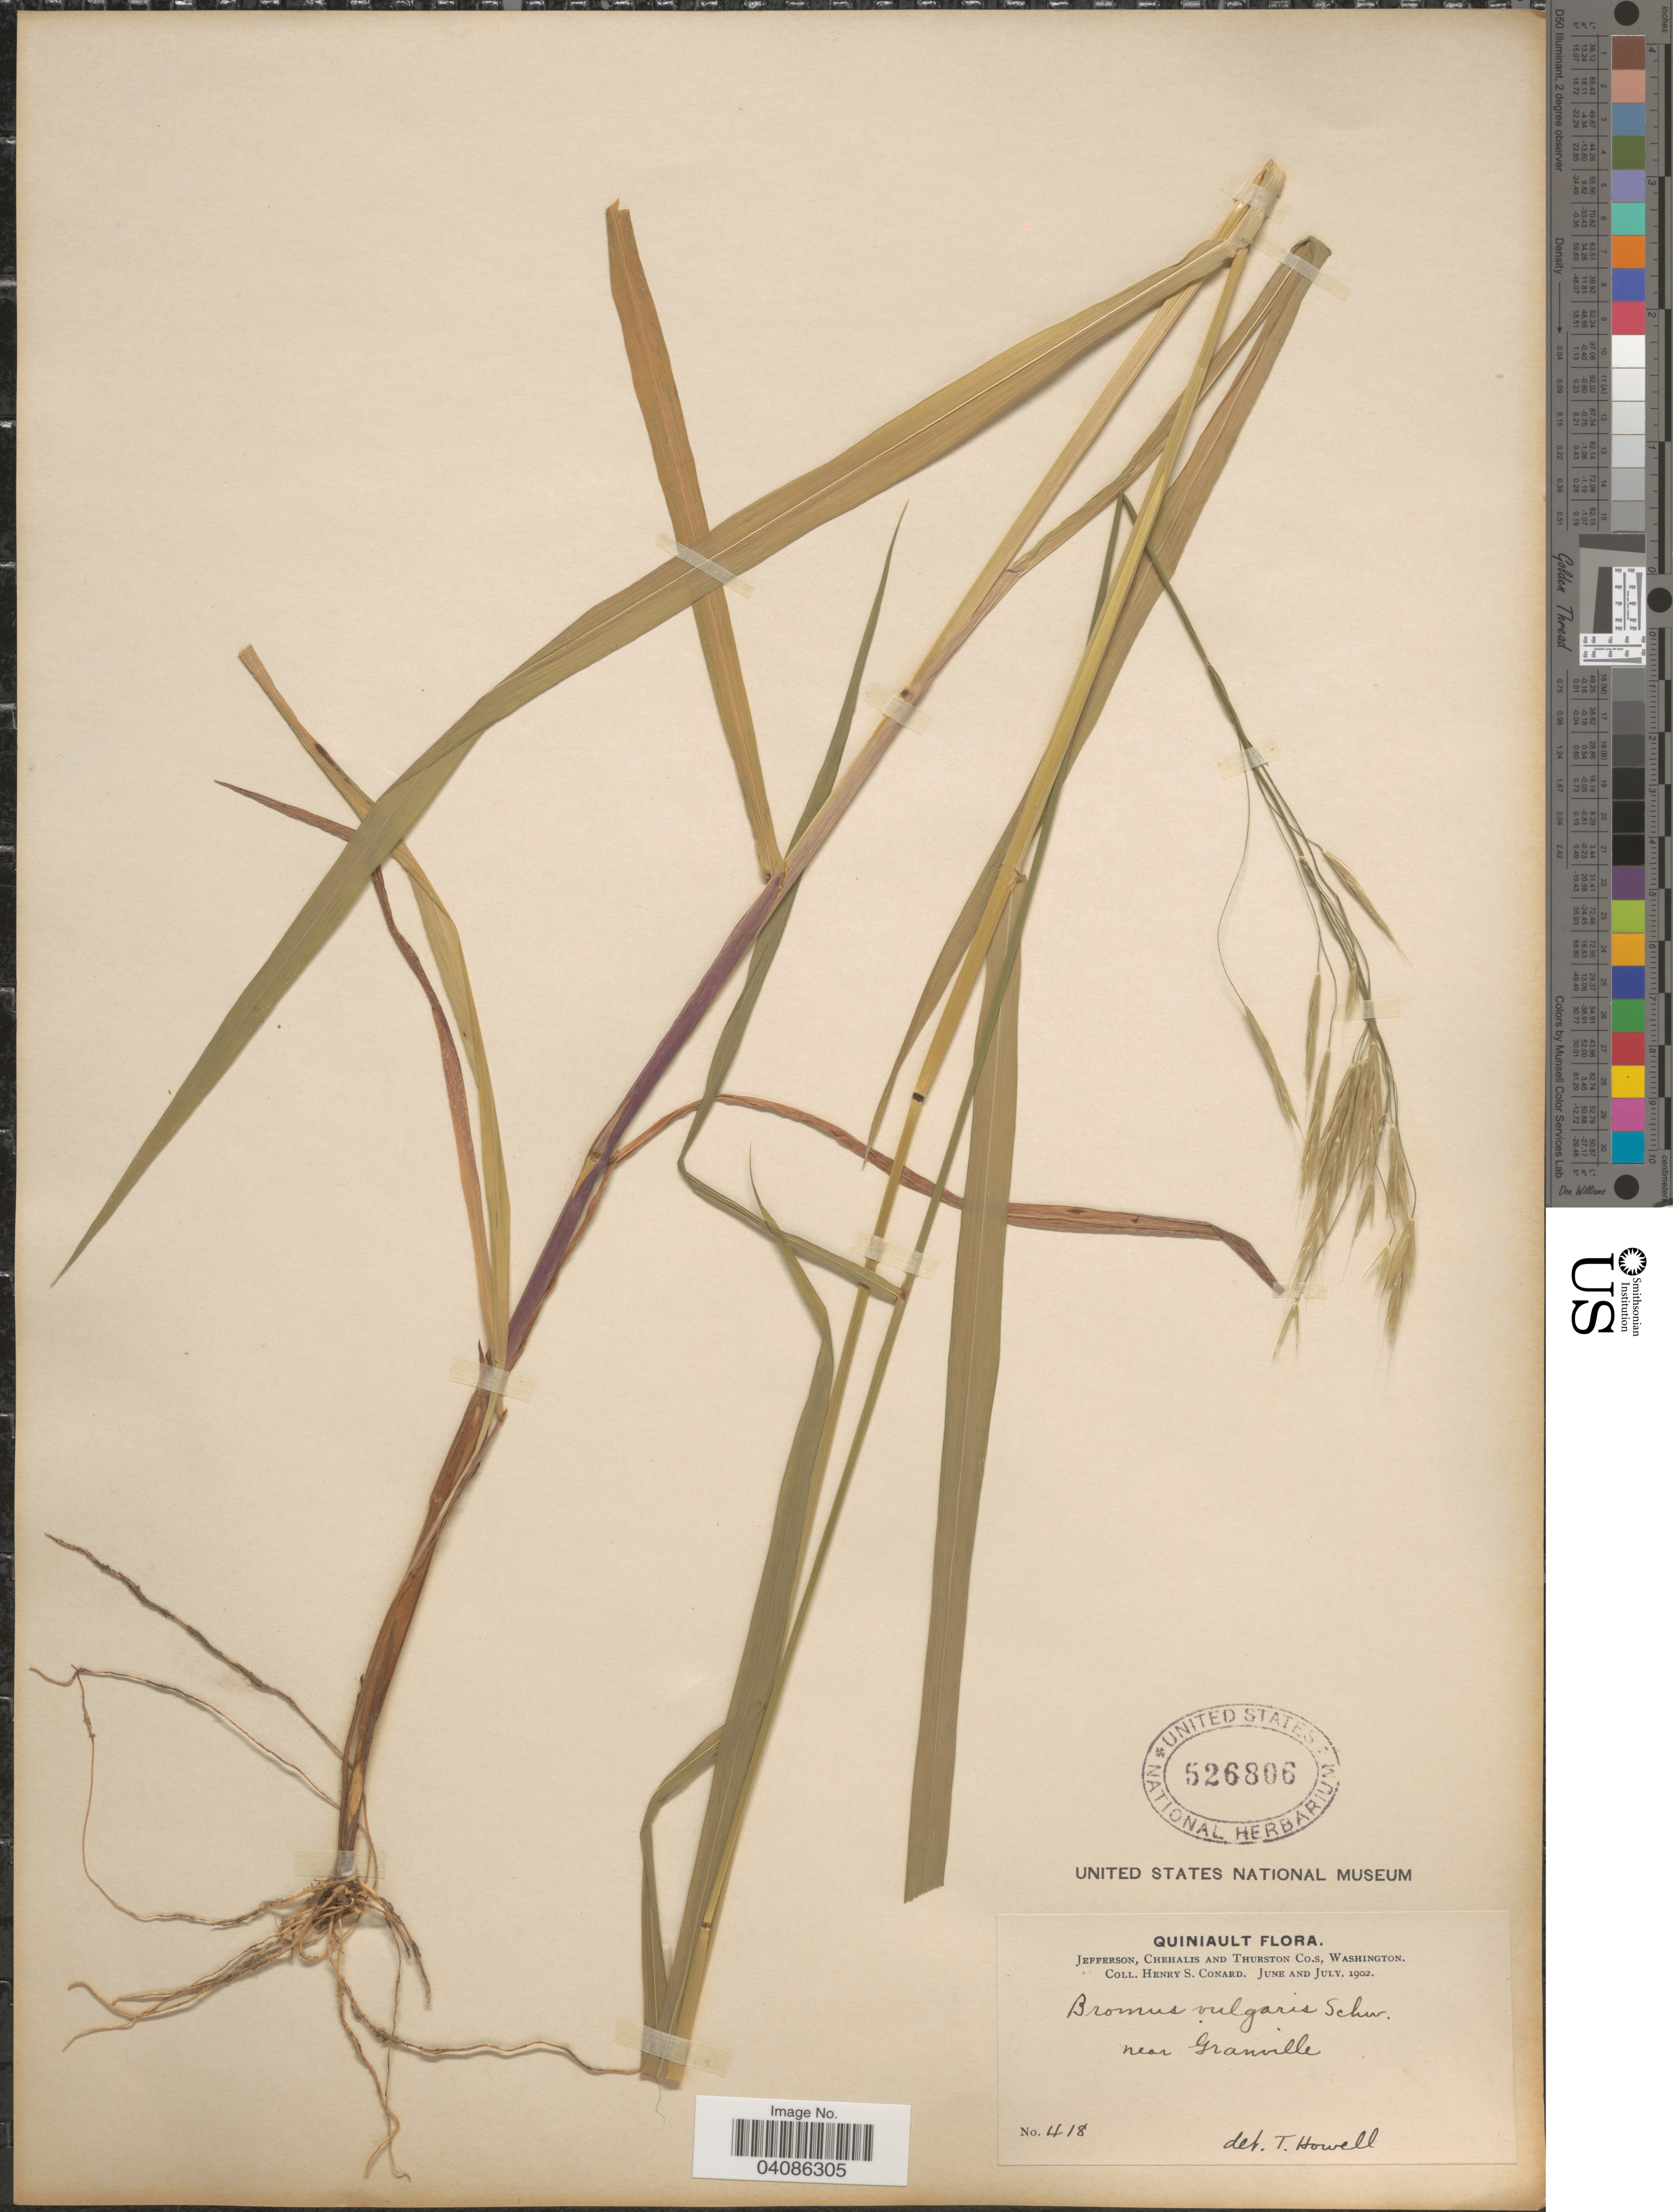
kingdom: Plantae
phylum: Tracheophyta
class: Liliopsida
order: Poales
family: Poaceae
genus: Bromus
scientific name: Bromus vulgaris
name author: (Hook.) Shear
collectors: H. S. Conard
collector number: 418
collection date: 1902-06/1902-07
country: United States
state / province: Washington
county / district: Thurston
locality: Quiniault. Jefferson, Chehalis and Thurston Co.s. Near Granville.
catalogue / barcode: US 526806